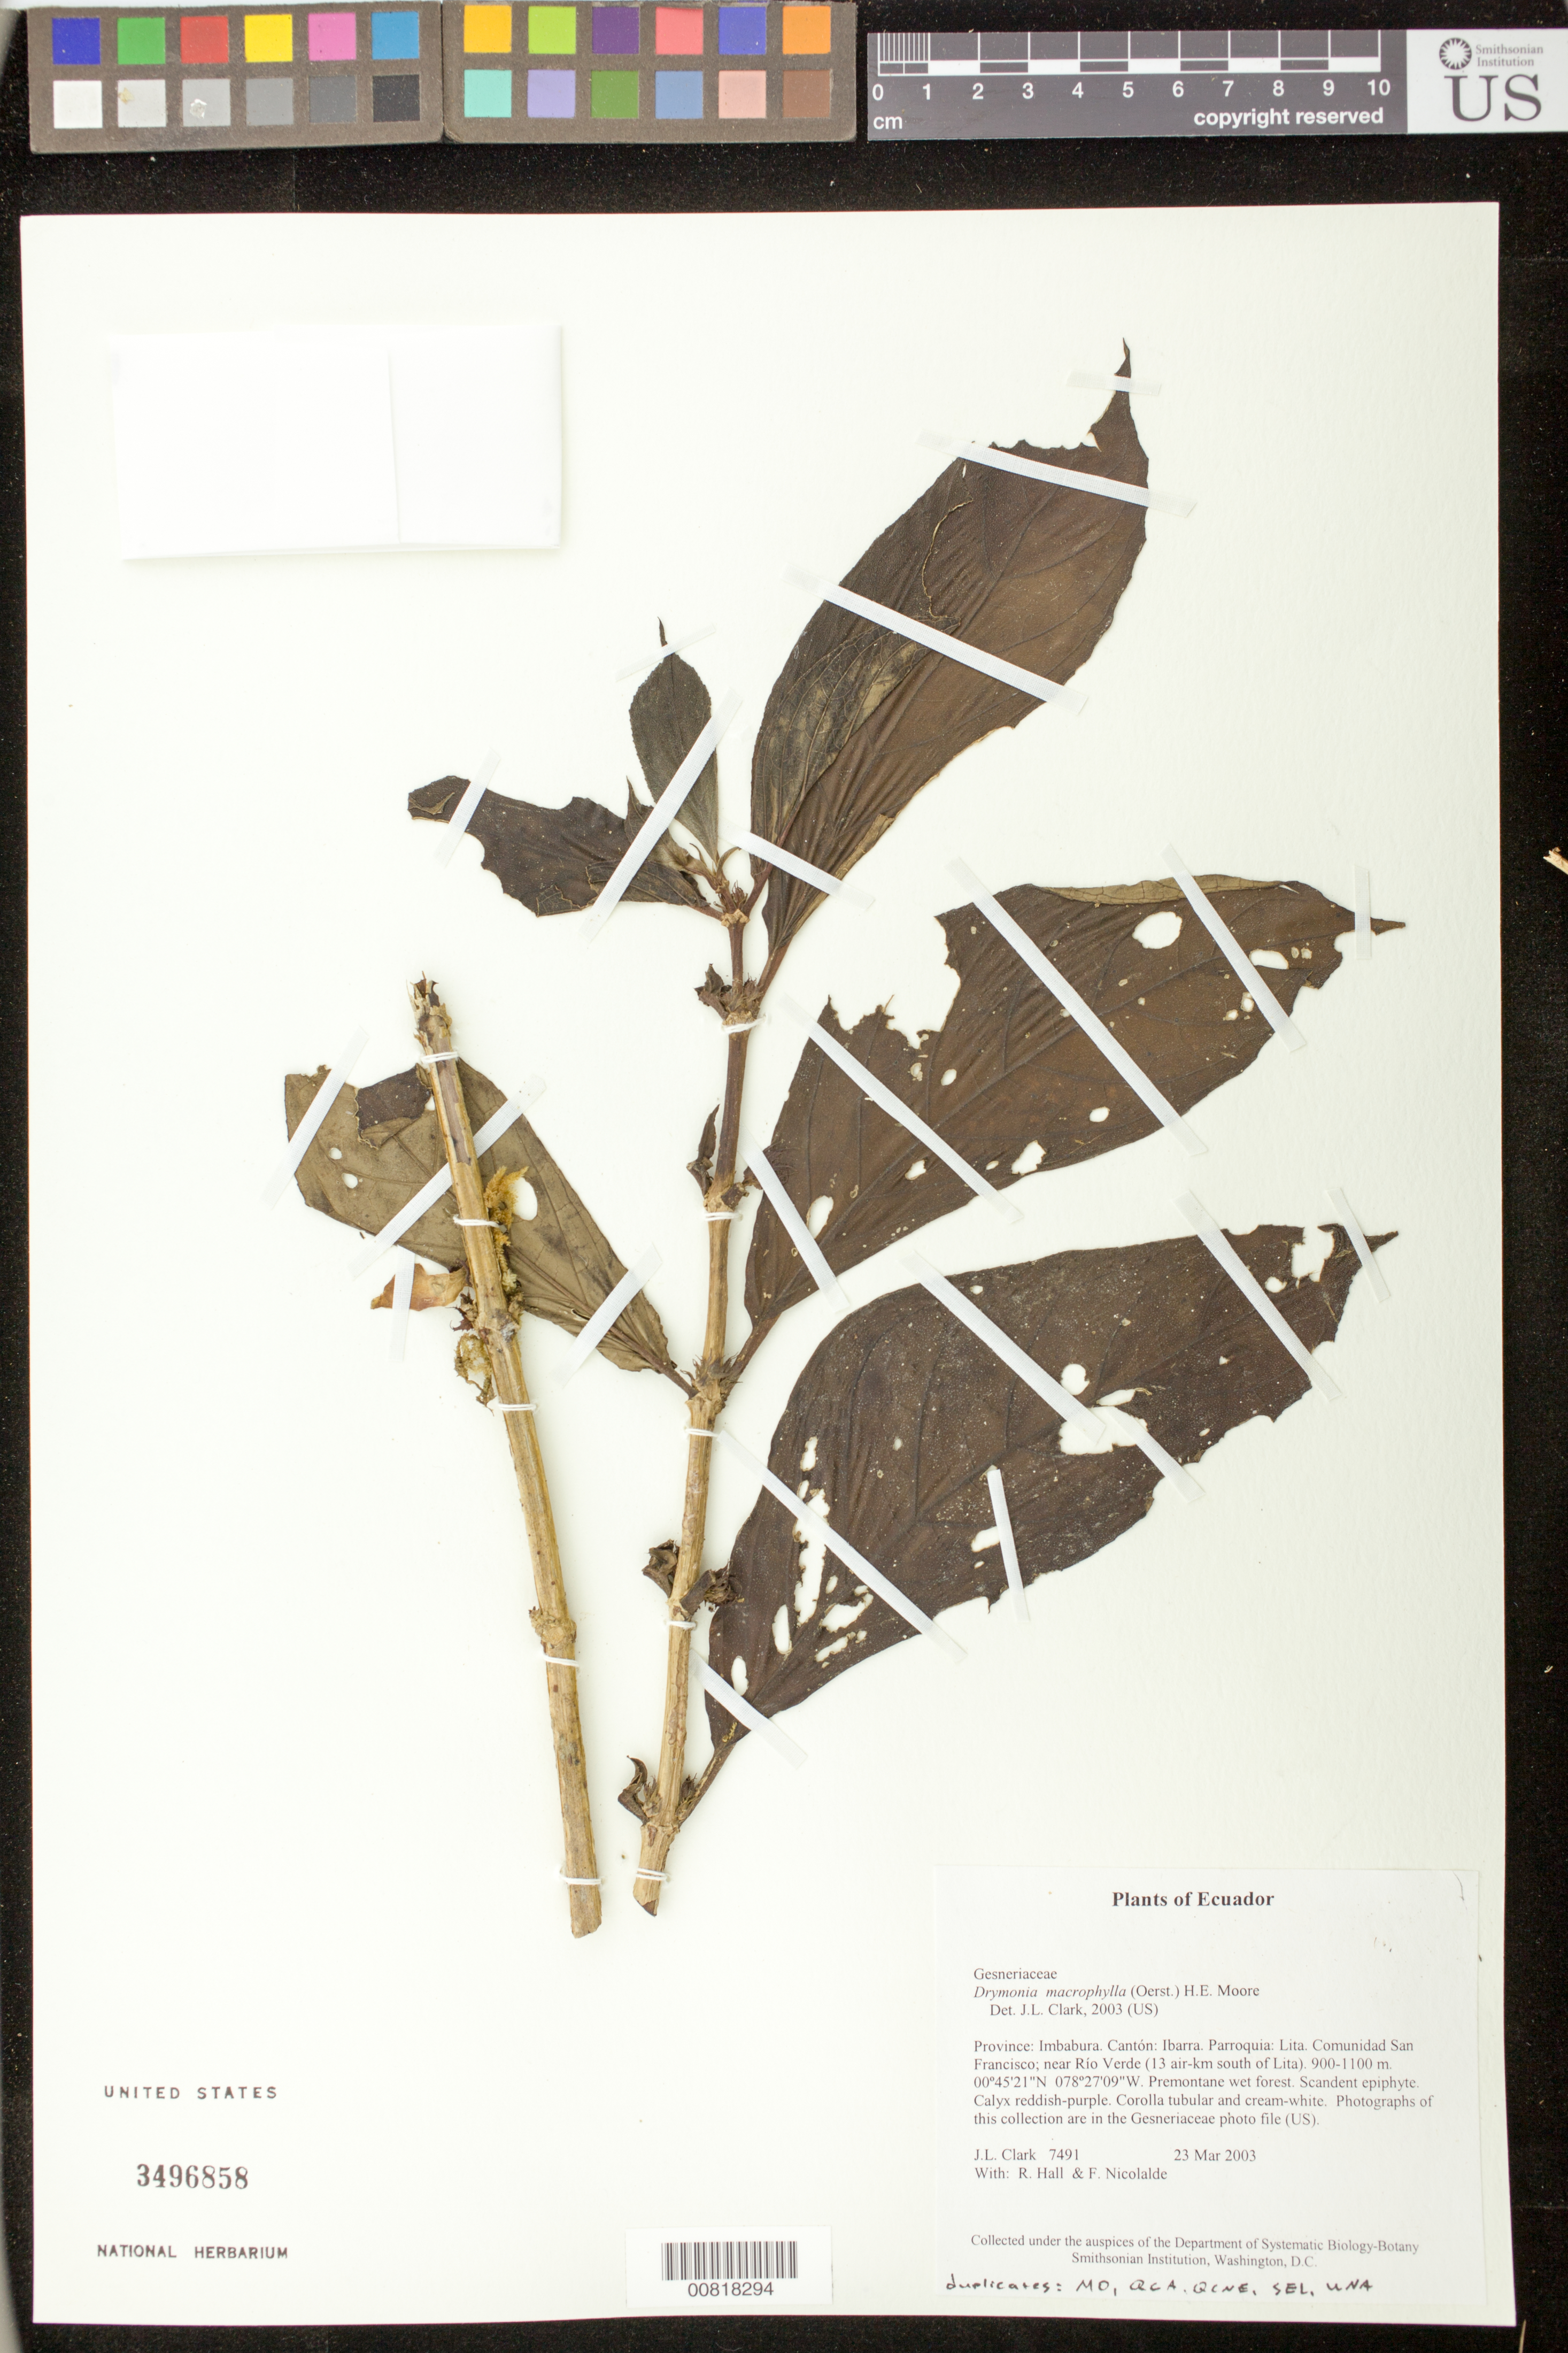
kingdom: Plantae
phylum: Tracheophyta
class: Magnoliopsida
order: Lamiales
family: Gesneriaceae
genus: Drymonia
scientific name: Drymonia macrophylla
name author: (Oerst.) H.E. Moore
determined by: Clark, J. L., (SEL), The Marie Selby Botanical Garden (UNITED STATES)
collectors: J. L. Clark, R. Hall & F. Nicolalde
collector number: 7491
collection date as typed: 23 Mar 2003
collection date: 2003-03-23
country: Ecuador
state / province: Imbabura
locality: Ibarra. Parroquia: Lita. Comunidad San Francisco; near Río Verde (13 air-km south of Lita).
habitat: Premontane wet forest.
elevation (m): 900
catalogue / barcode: US 3496858